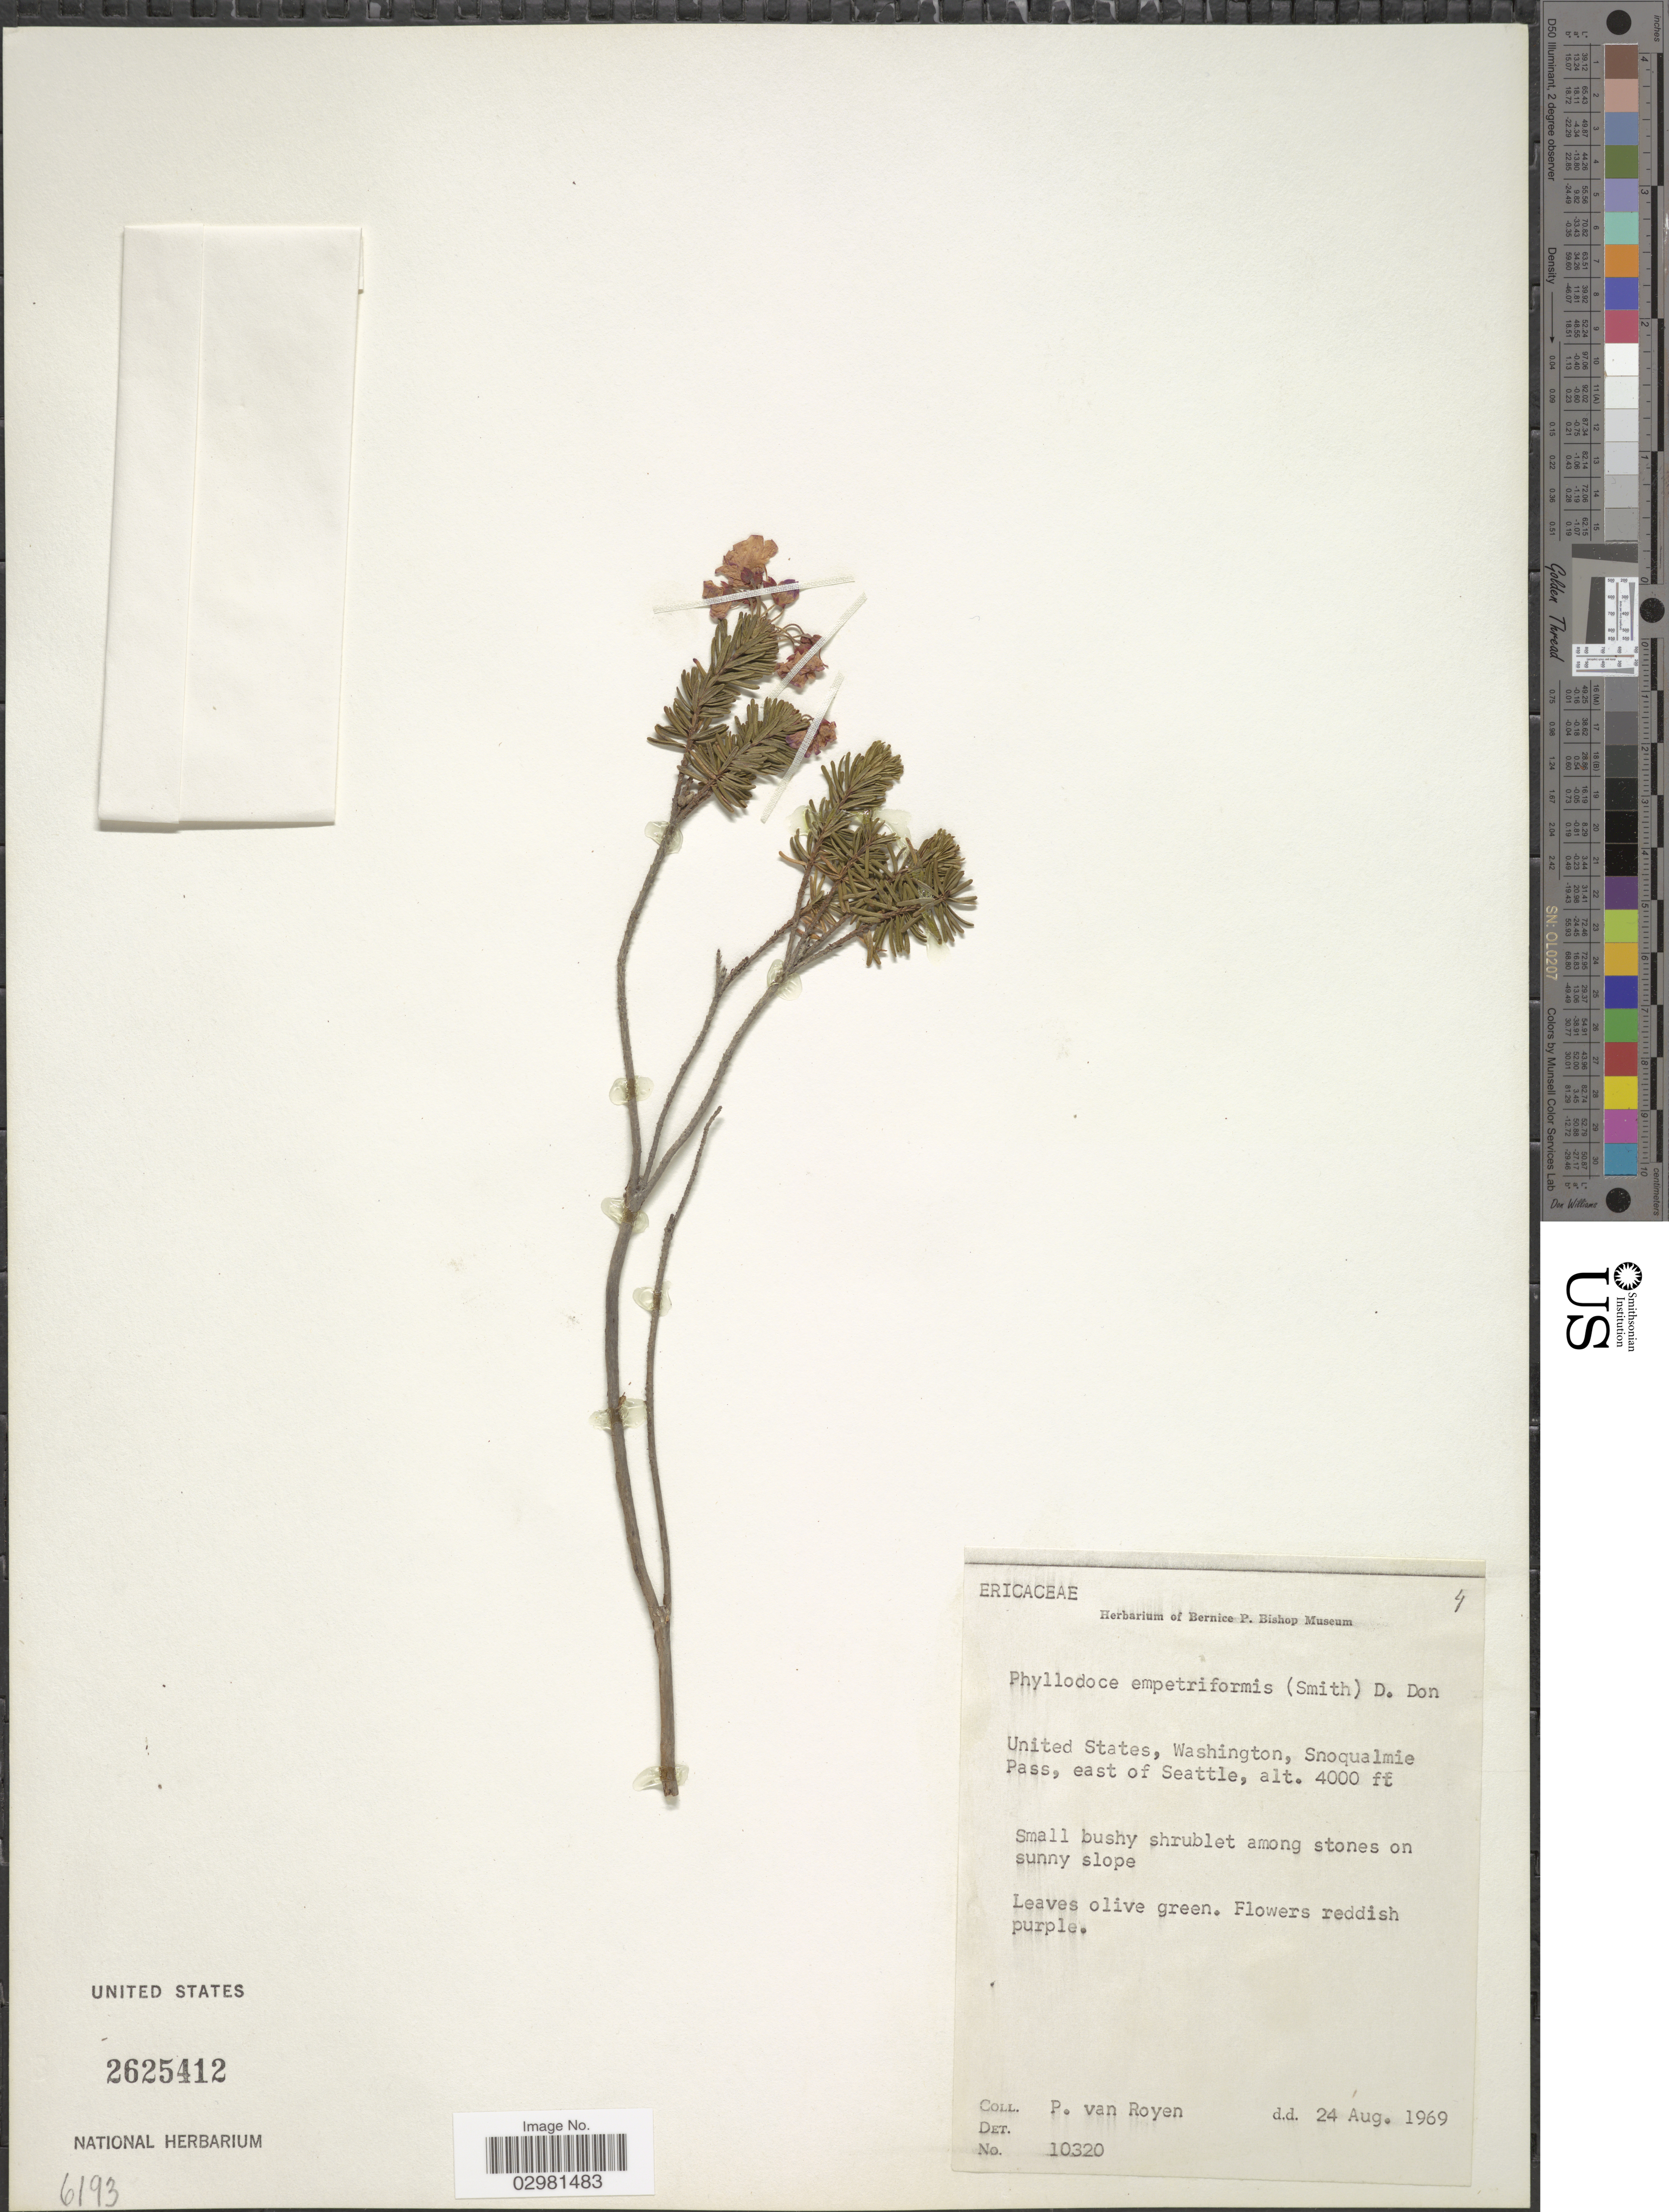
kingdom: Plantae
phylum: Tracheophyta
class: Magnoliopsida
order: Ericales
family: Ericaceae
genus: Phyllodoce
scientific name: Phyllodoce empetiformis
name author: (Small) D. Don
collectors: P. van Royen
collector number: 10320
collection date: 1969-08-24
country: United States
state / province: Washington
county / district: King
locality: Snoqualmie pass, east of Seattle.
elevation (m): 1219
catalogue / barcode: US 2625412